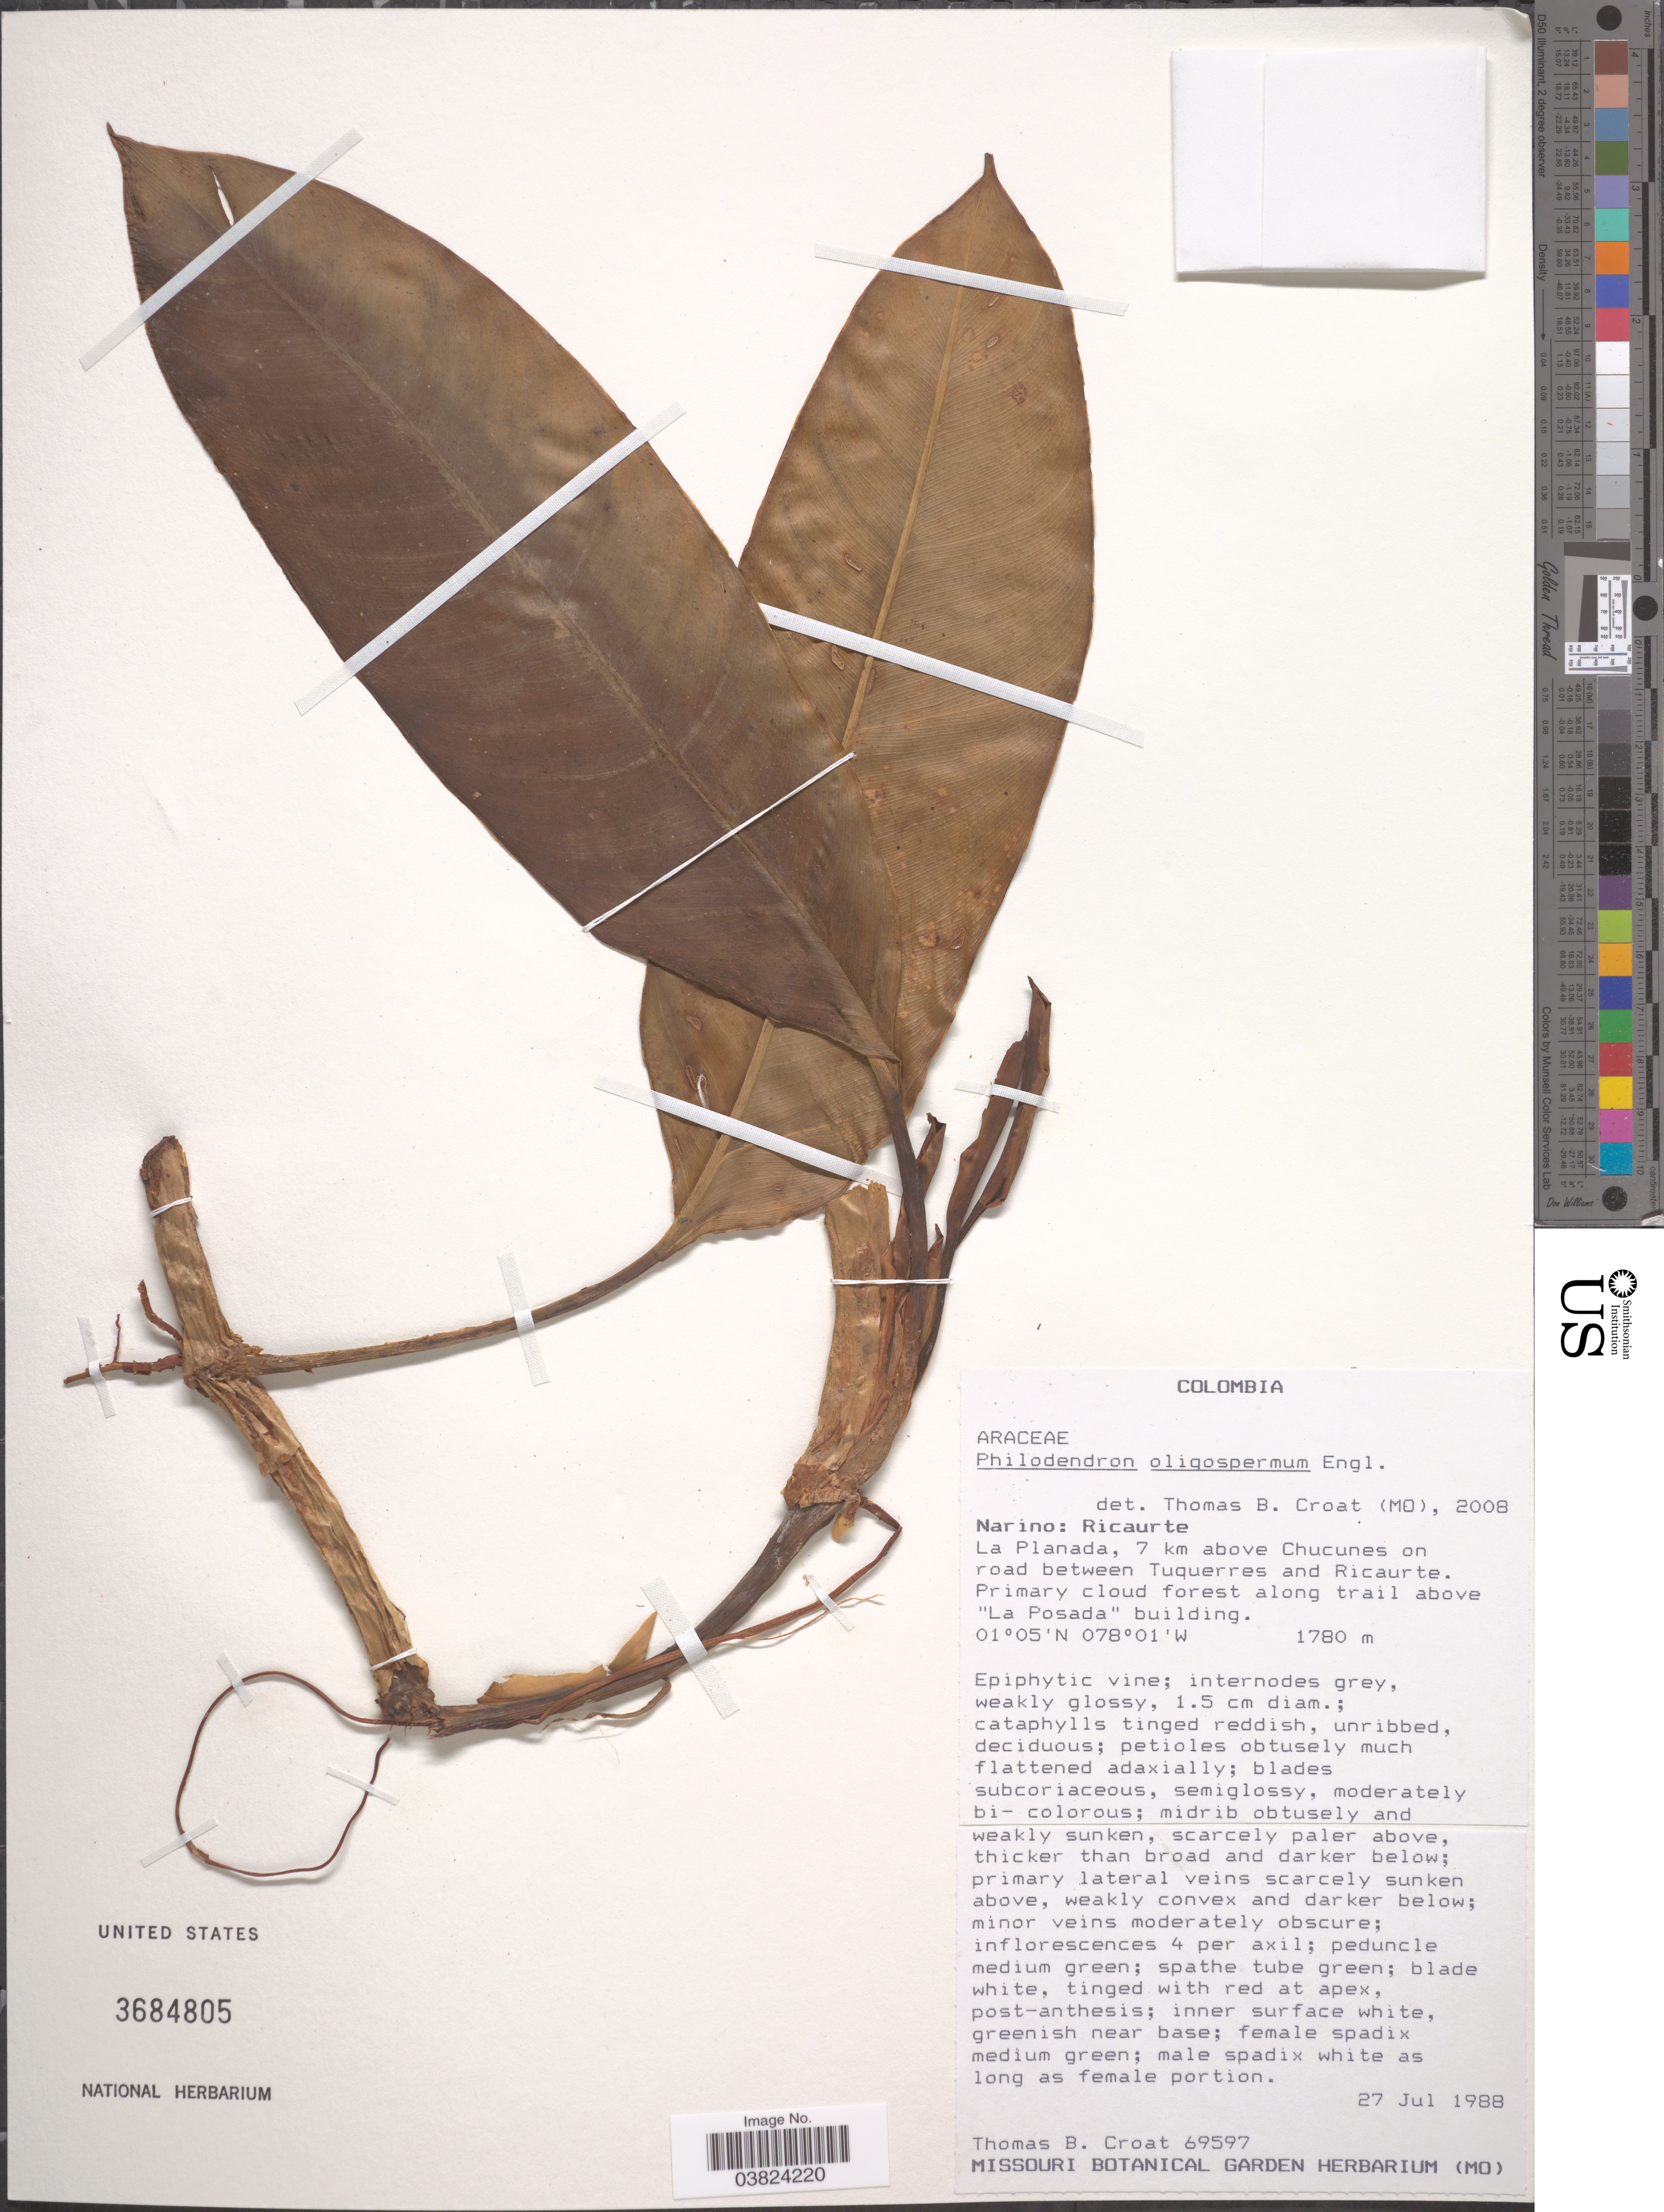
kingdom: Plantae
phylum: Tracheophyta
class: Liliopsida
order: Alismatales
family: Araceae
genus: Philodendron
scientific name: Philodendron oligospermum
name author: Engl.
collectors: T. B. Croat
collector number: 69597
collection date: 1988-07-27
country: Colombia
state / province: Nariño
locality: Narino: Ricaurte. La Planada, 7 km above Chucunes on road between Tuquerres and Ricaurte. Primary cloud forest along trail above 'La Posada' building.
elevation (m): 1780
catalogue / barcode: US 3684805